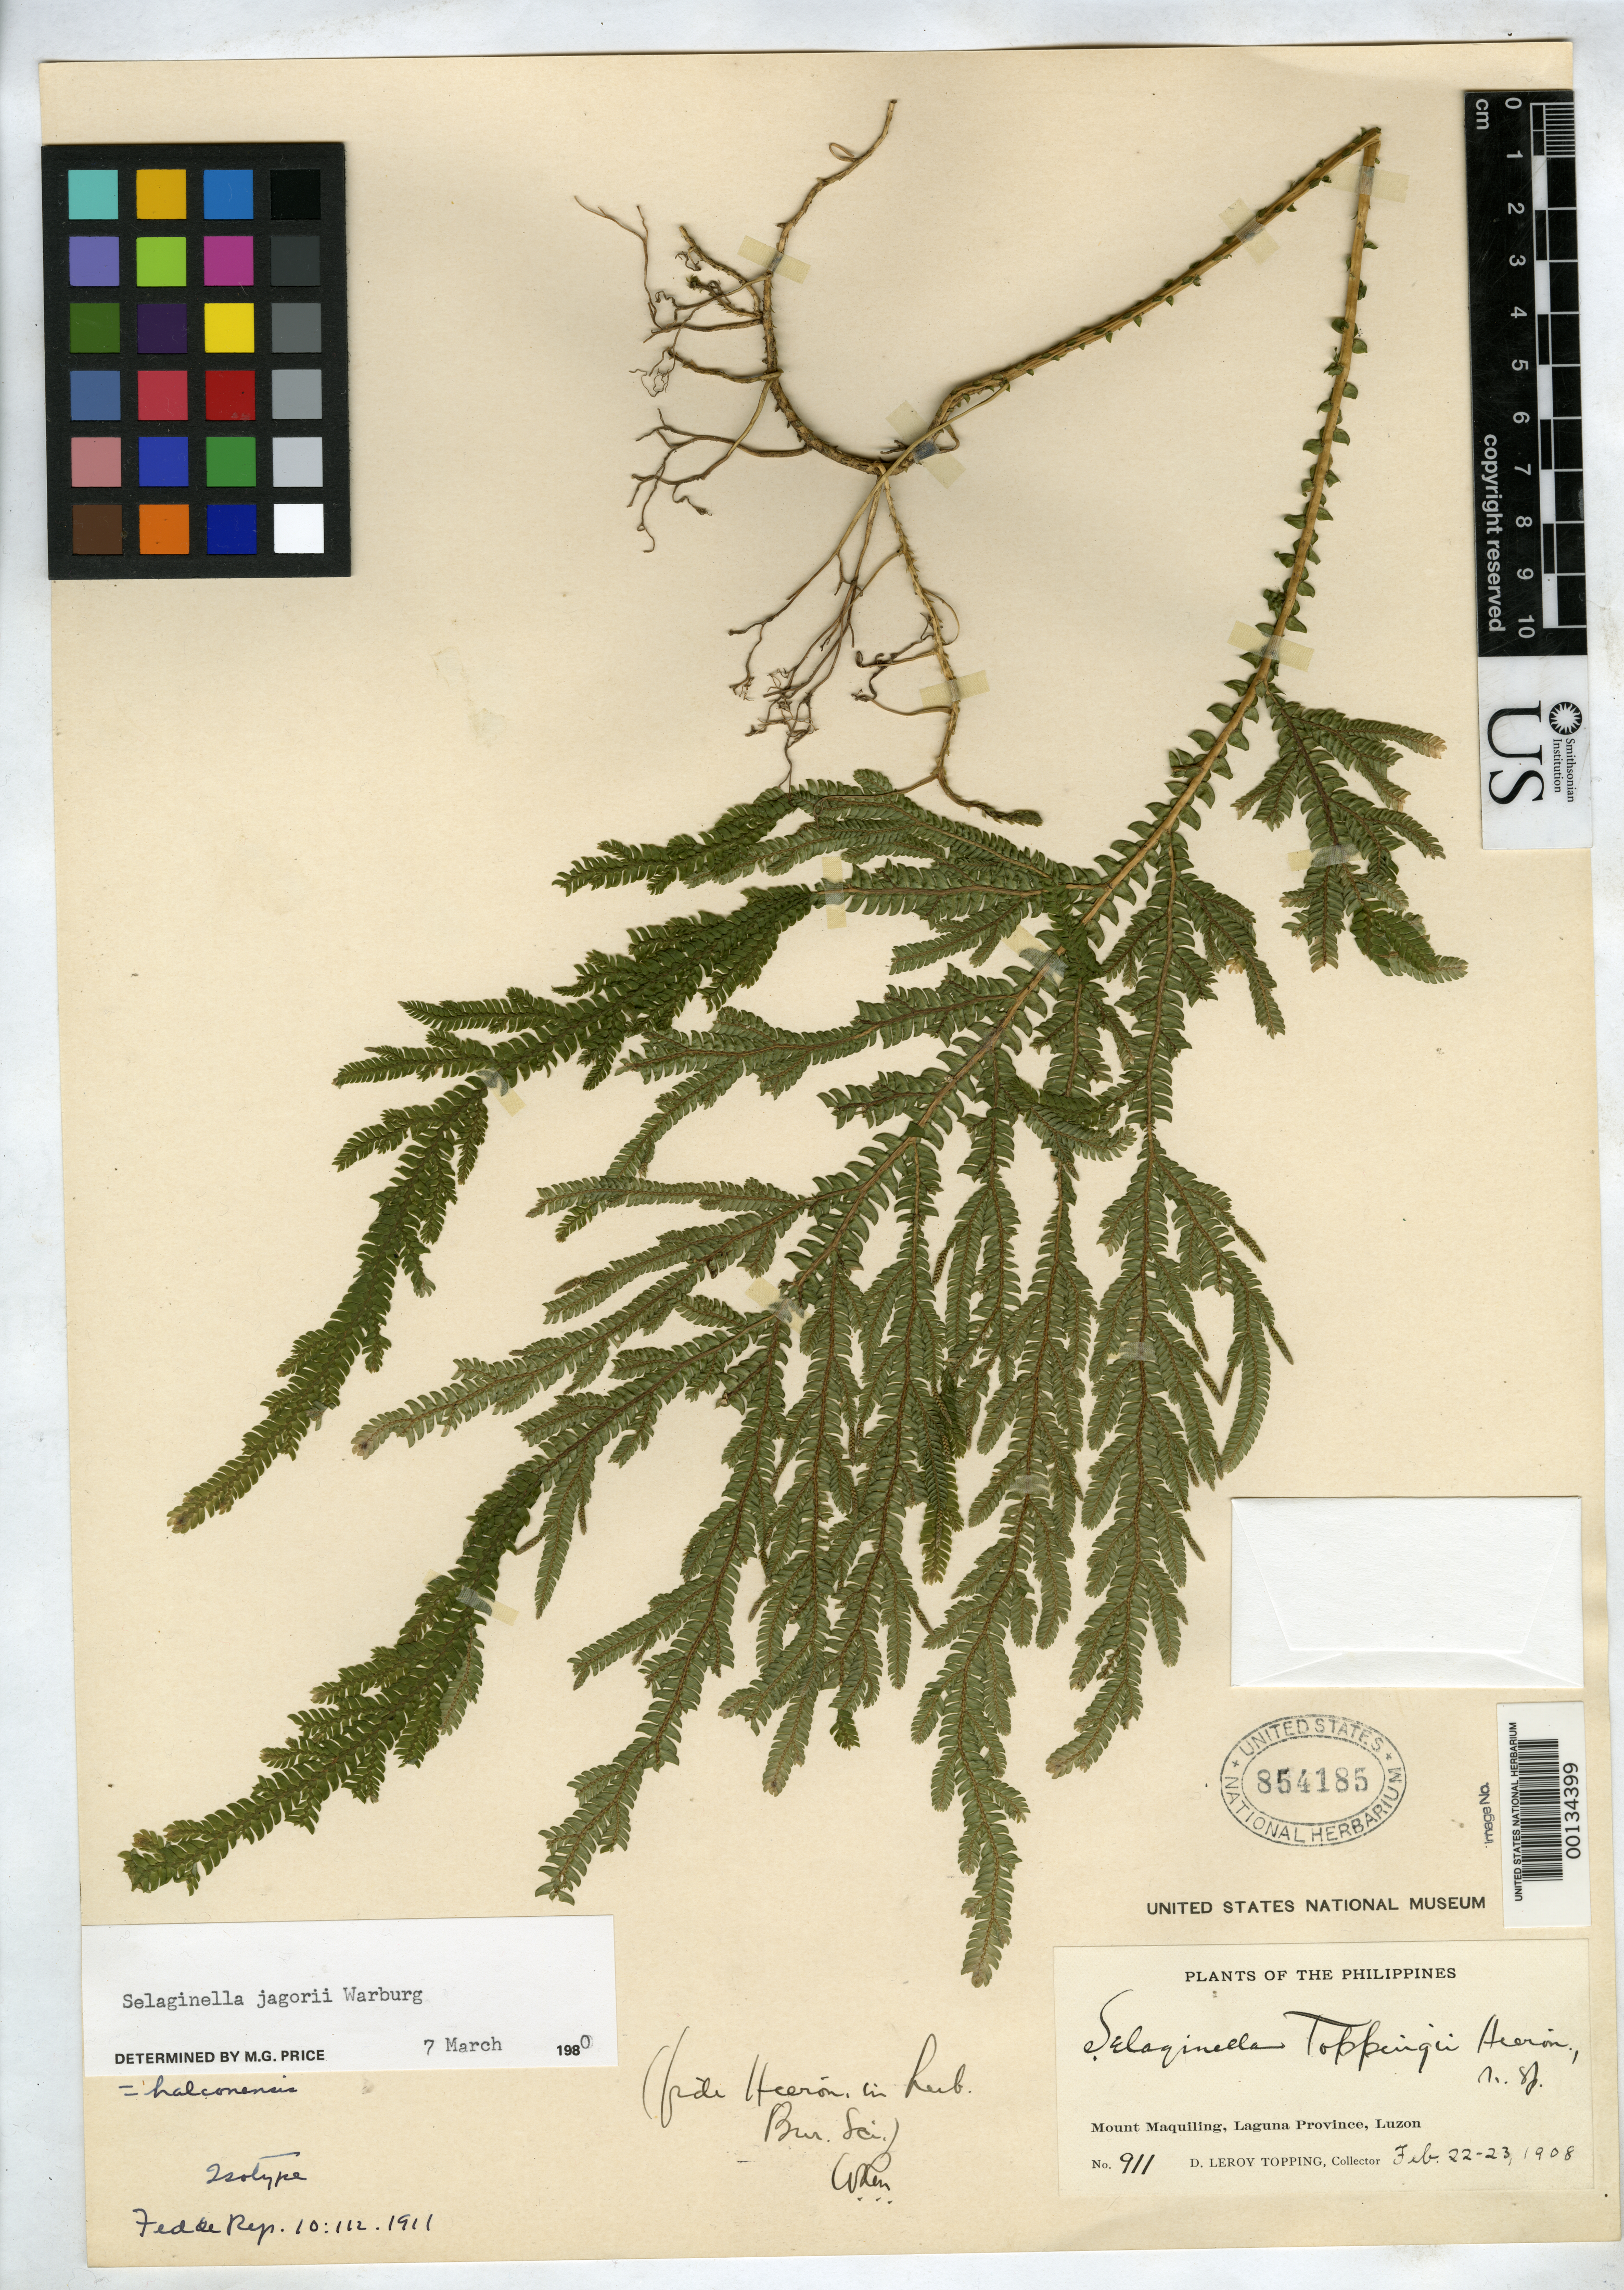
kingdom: Plantae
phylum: Tracheophyta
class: Lycopodiopsida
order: Selaginellales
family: Selaginellaceae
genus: Selaginella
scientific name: Selaginella toppingii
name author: Hieron.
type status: Isotype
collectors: D. L. Topping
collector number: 911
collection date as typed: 22 Feb 1908 to 23 Feb 1908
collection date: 1908-02-22/1908-02-23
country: Philippines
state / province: Calabarzon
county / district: Laguna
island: Luzon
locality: Maquiling.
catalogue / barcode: US 854185